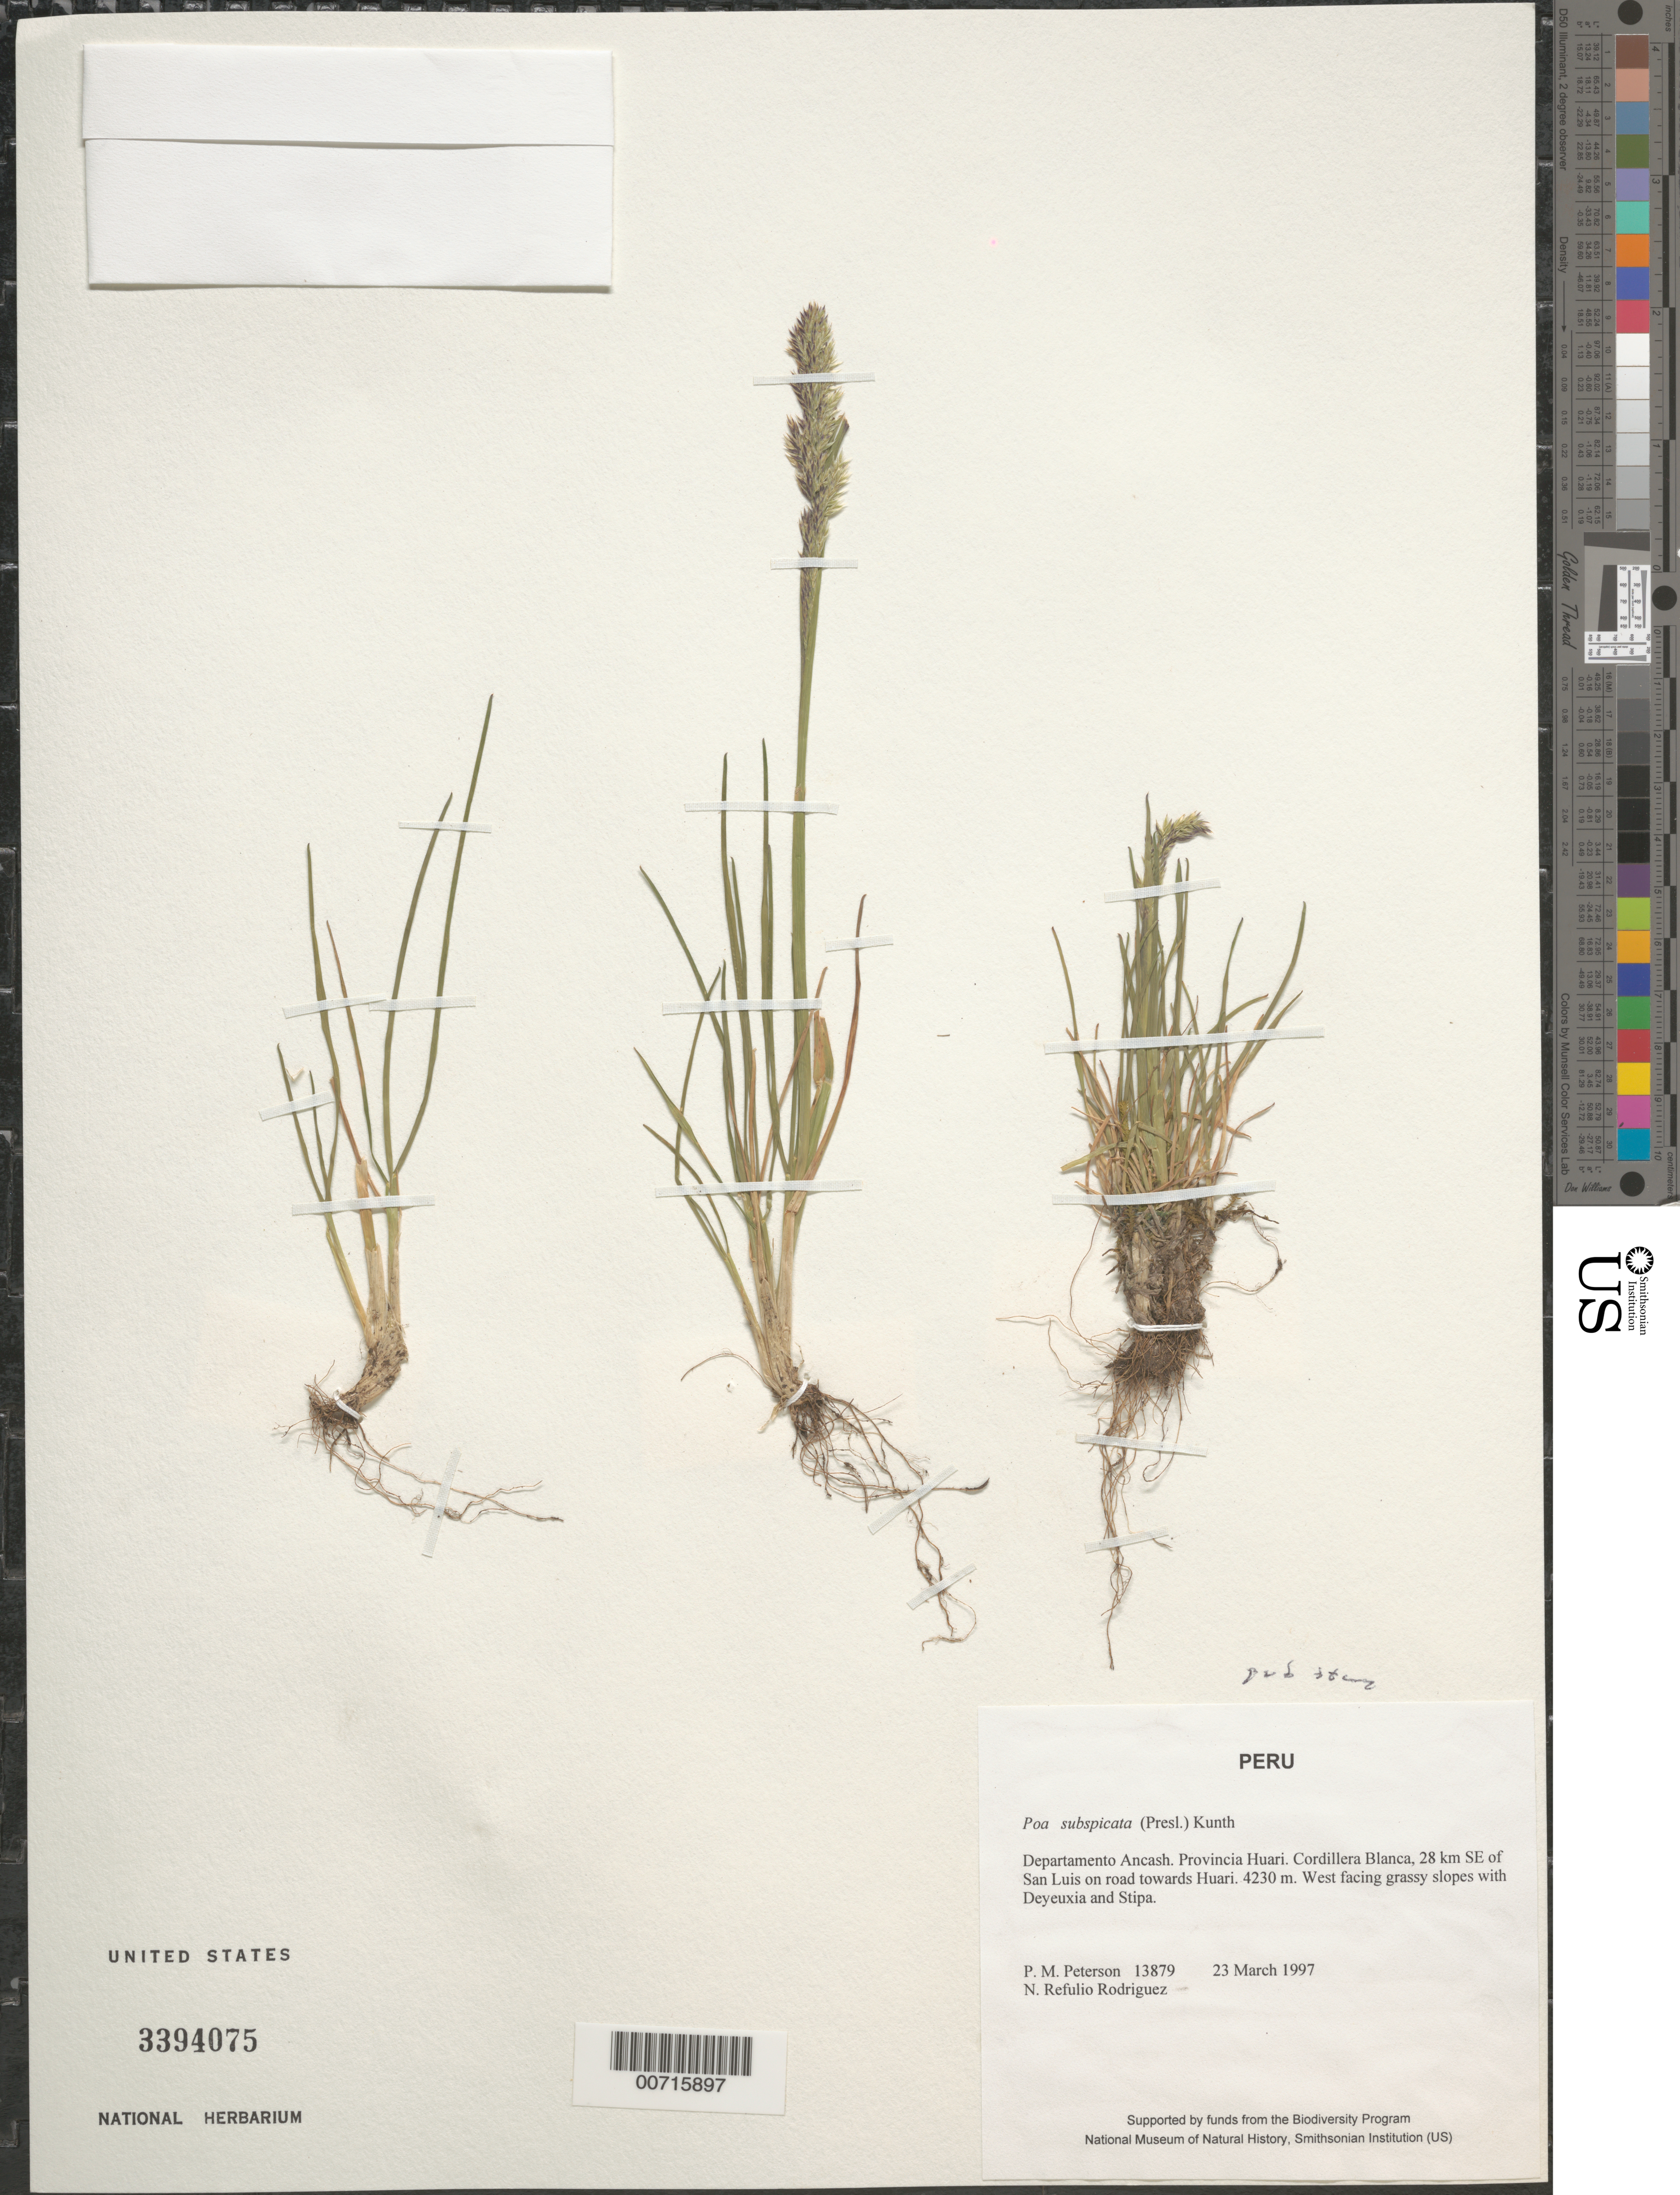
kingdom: Plantae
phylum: Tracheophyta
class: Liliopsida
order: Poales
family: Poaceae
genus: Poa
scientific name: Poa subspicata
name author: (J. Presl) Kunth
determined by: Soreng, Robert J., Research Associate (BOT), Smithsonian Institution - National Museum of Natural History (UNITED STATES)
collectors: P. M. Peterson & N. Refulio-Rodríguez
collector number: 13879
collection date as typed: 23 Mar 1997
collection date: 1997-03-23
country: Peru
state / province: Ancash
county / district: Huari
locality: Cordillera Blanca, 28 km SE of San Luis on road towards Huari.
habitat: West facing grassy slopes with Deyeuxia and Stipa.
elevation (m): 4230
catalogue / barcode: US 3394075